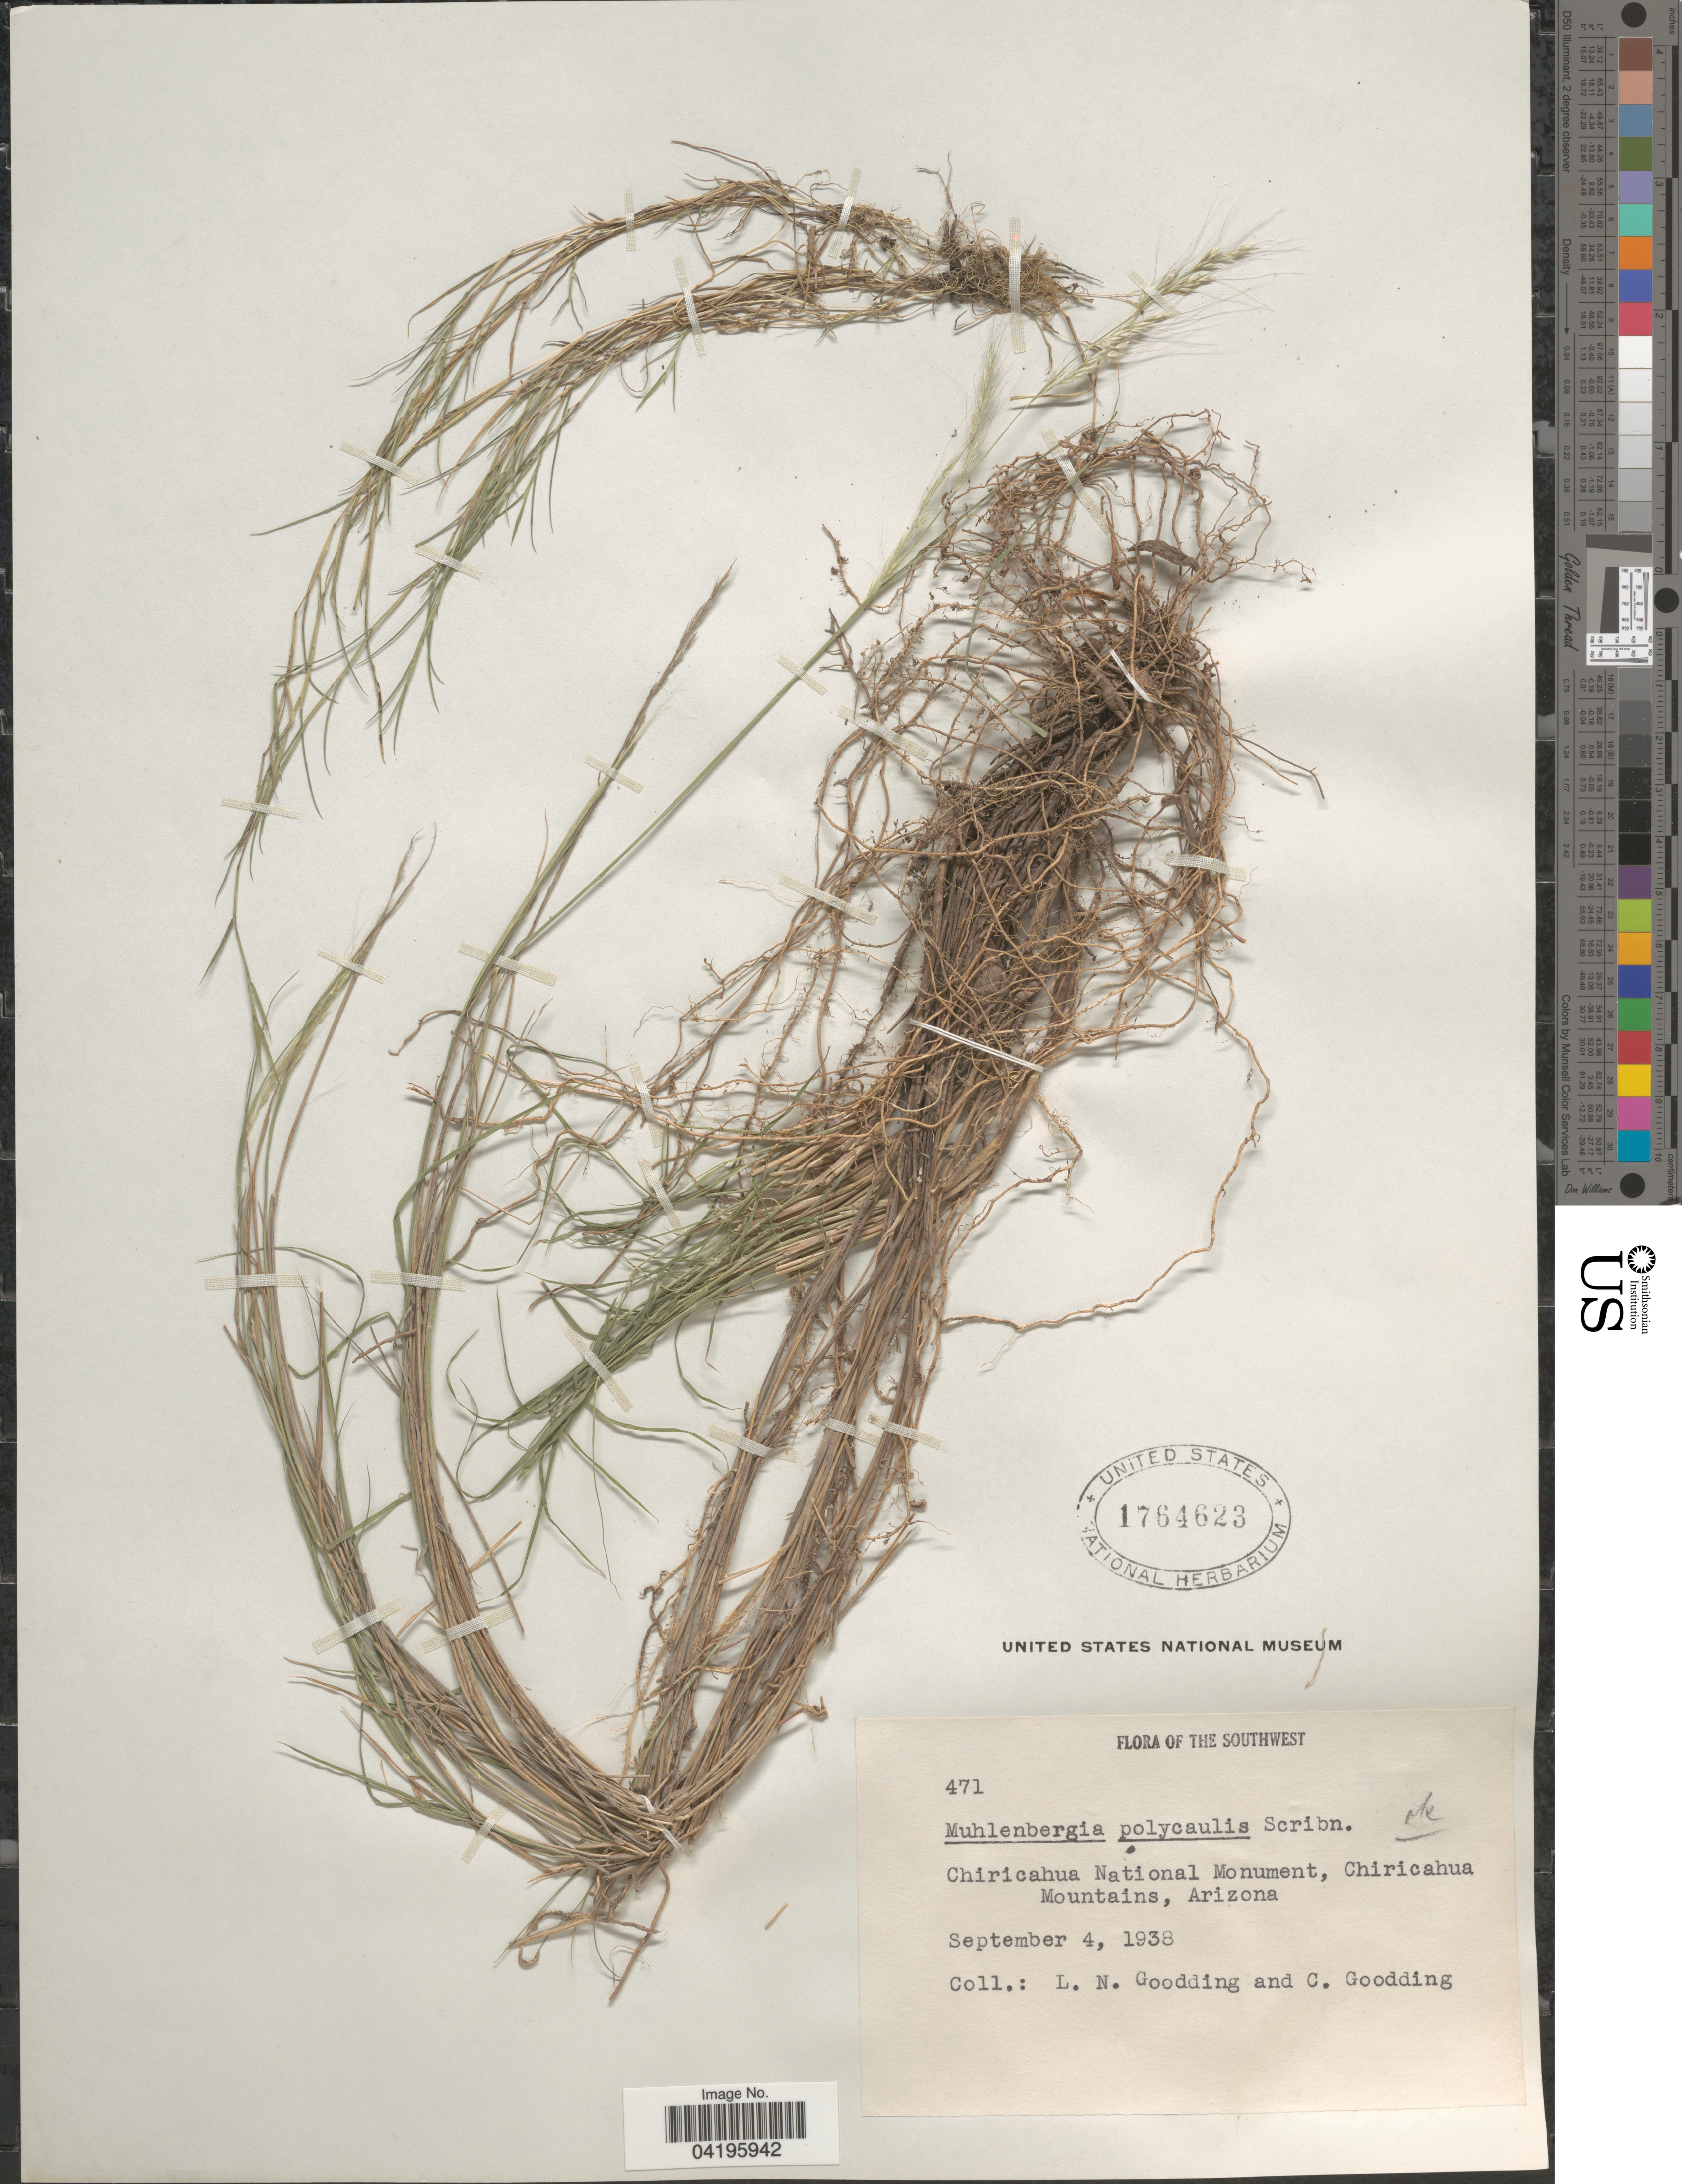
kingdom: Plantae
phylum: Tracheophyta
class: Liliopsida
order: Poales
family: Poaceae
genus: Muhlenbergia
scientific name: Muhlenbergia polycaulis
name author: Scribn.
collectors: L. N. Goodding & C. Goodding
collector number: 471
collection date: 1938-09-04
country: United States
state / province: Arizona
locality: Chiricahua National Monument, Chiricahua Mountains.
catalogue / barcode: US 1764623